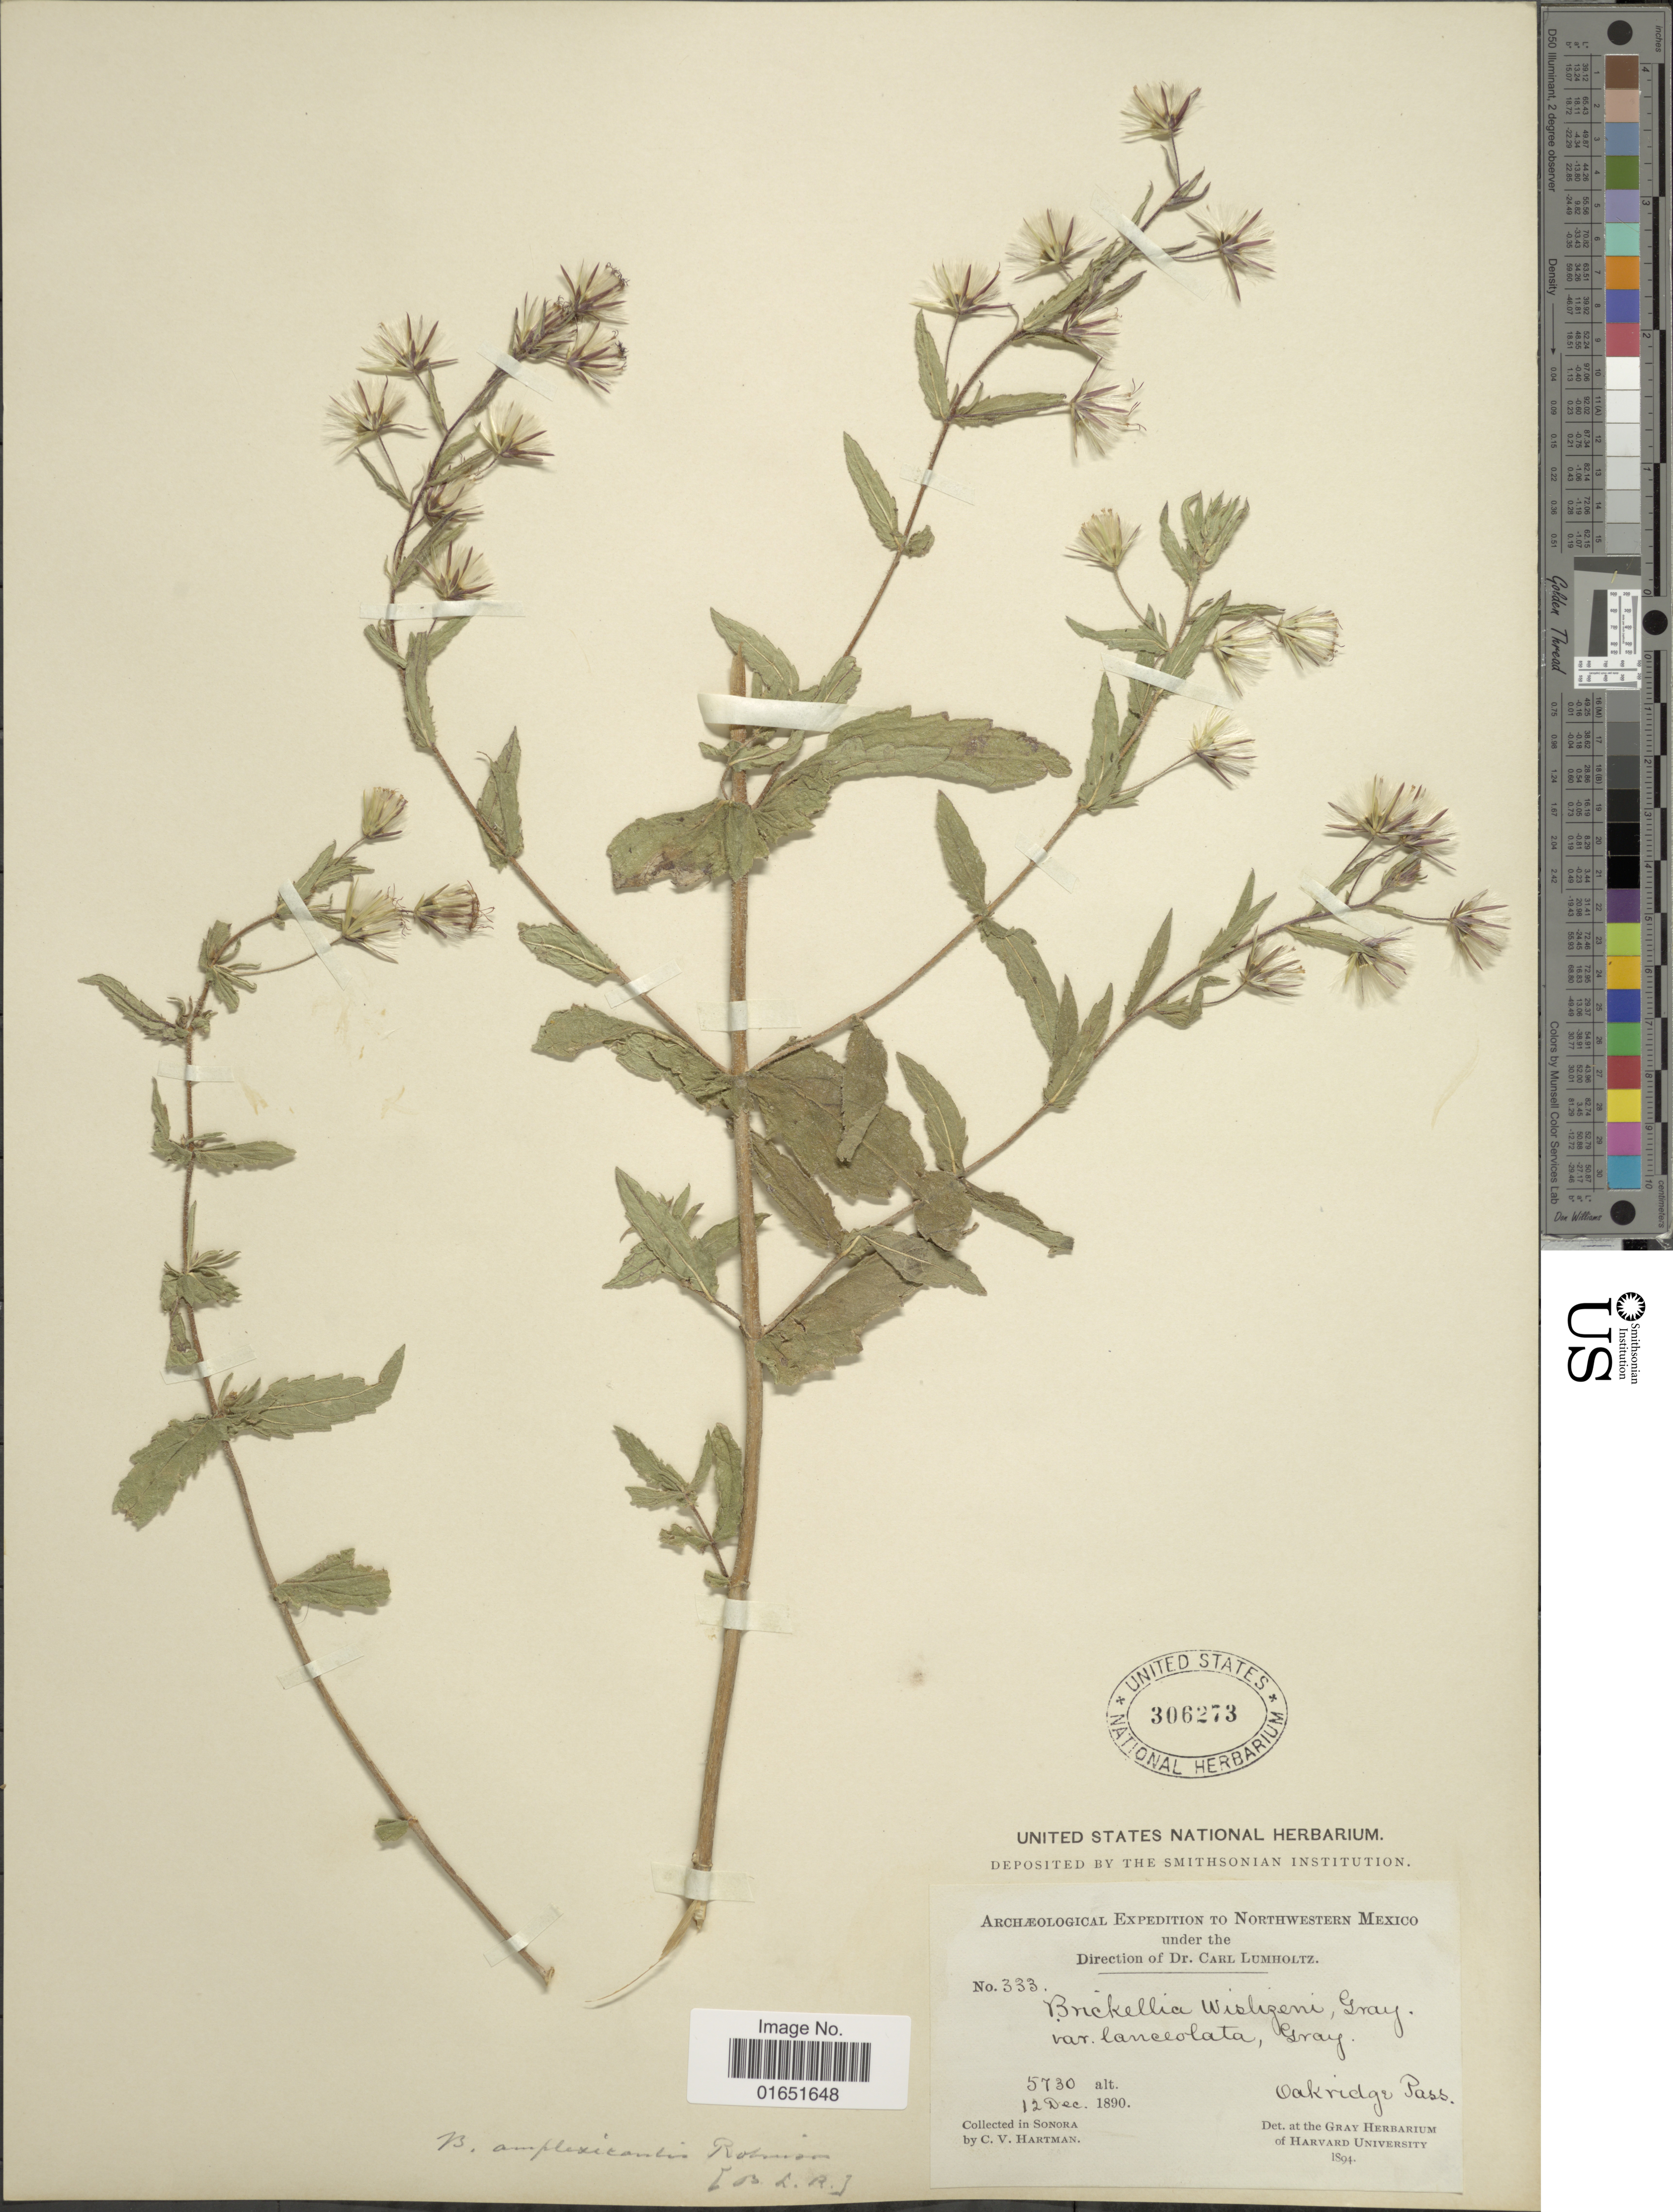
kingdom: Plantae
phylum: Tracheophyta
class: Magnoliopsida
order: Asterales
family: Asteraceae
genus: Brickellia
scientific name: Brickellia amplexicaulis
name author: B.L. Rob.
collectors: C. V. Hartman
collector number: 333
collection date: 1890-12-12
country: Mexico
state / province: Sonora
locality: Oak ridge Pass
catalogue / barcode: US 306273